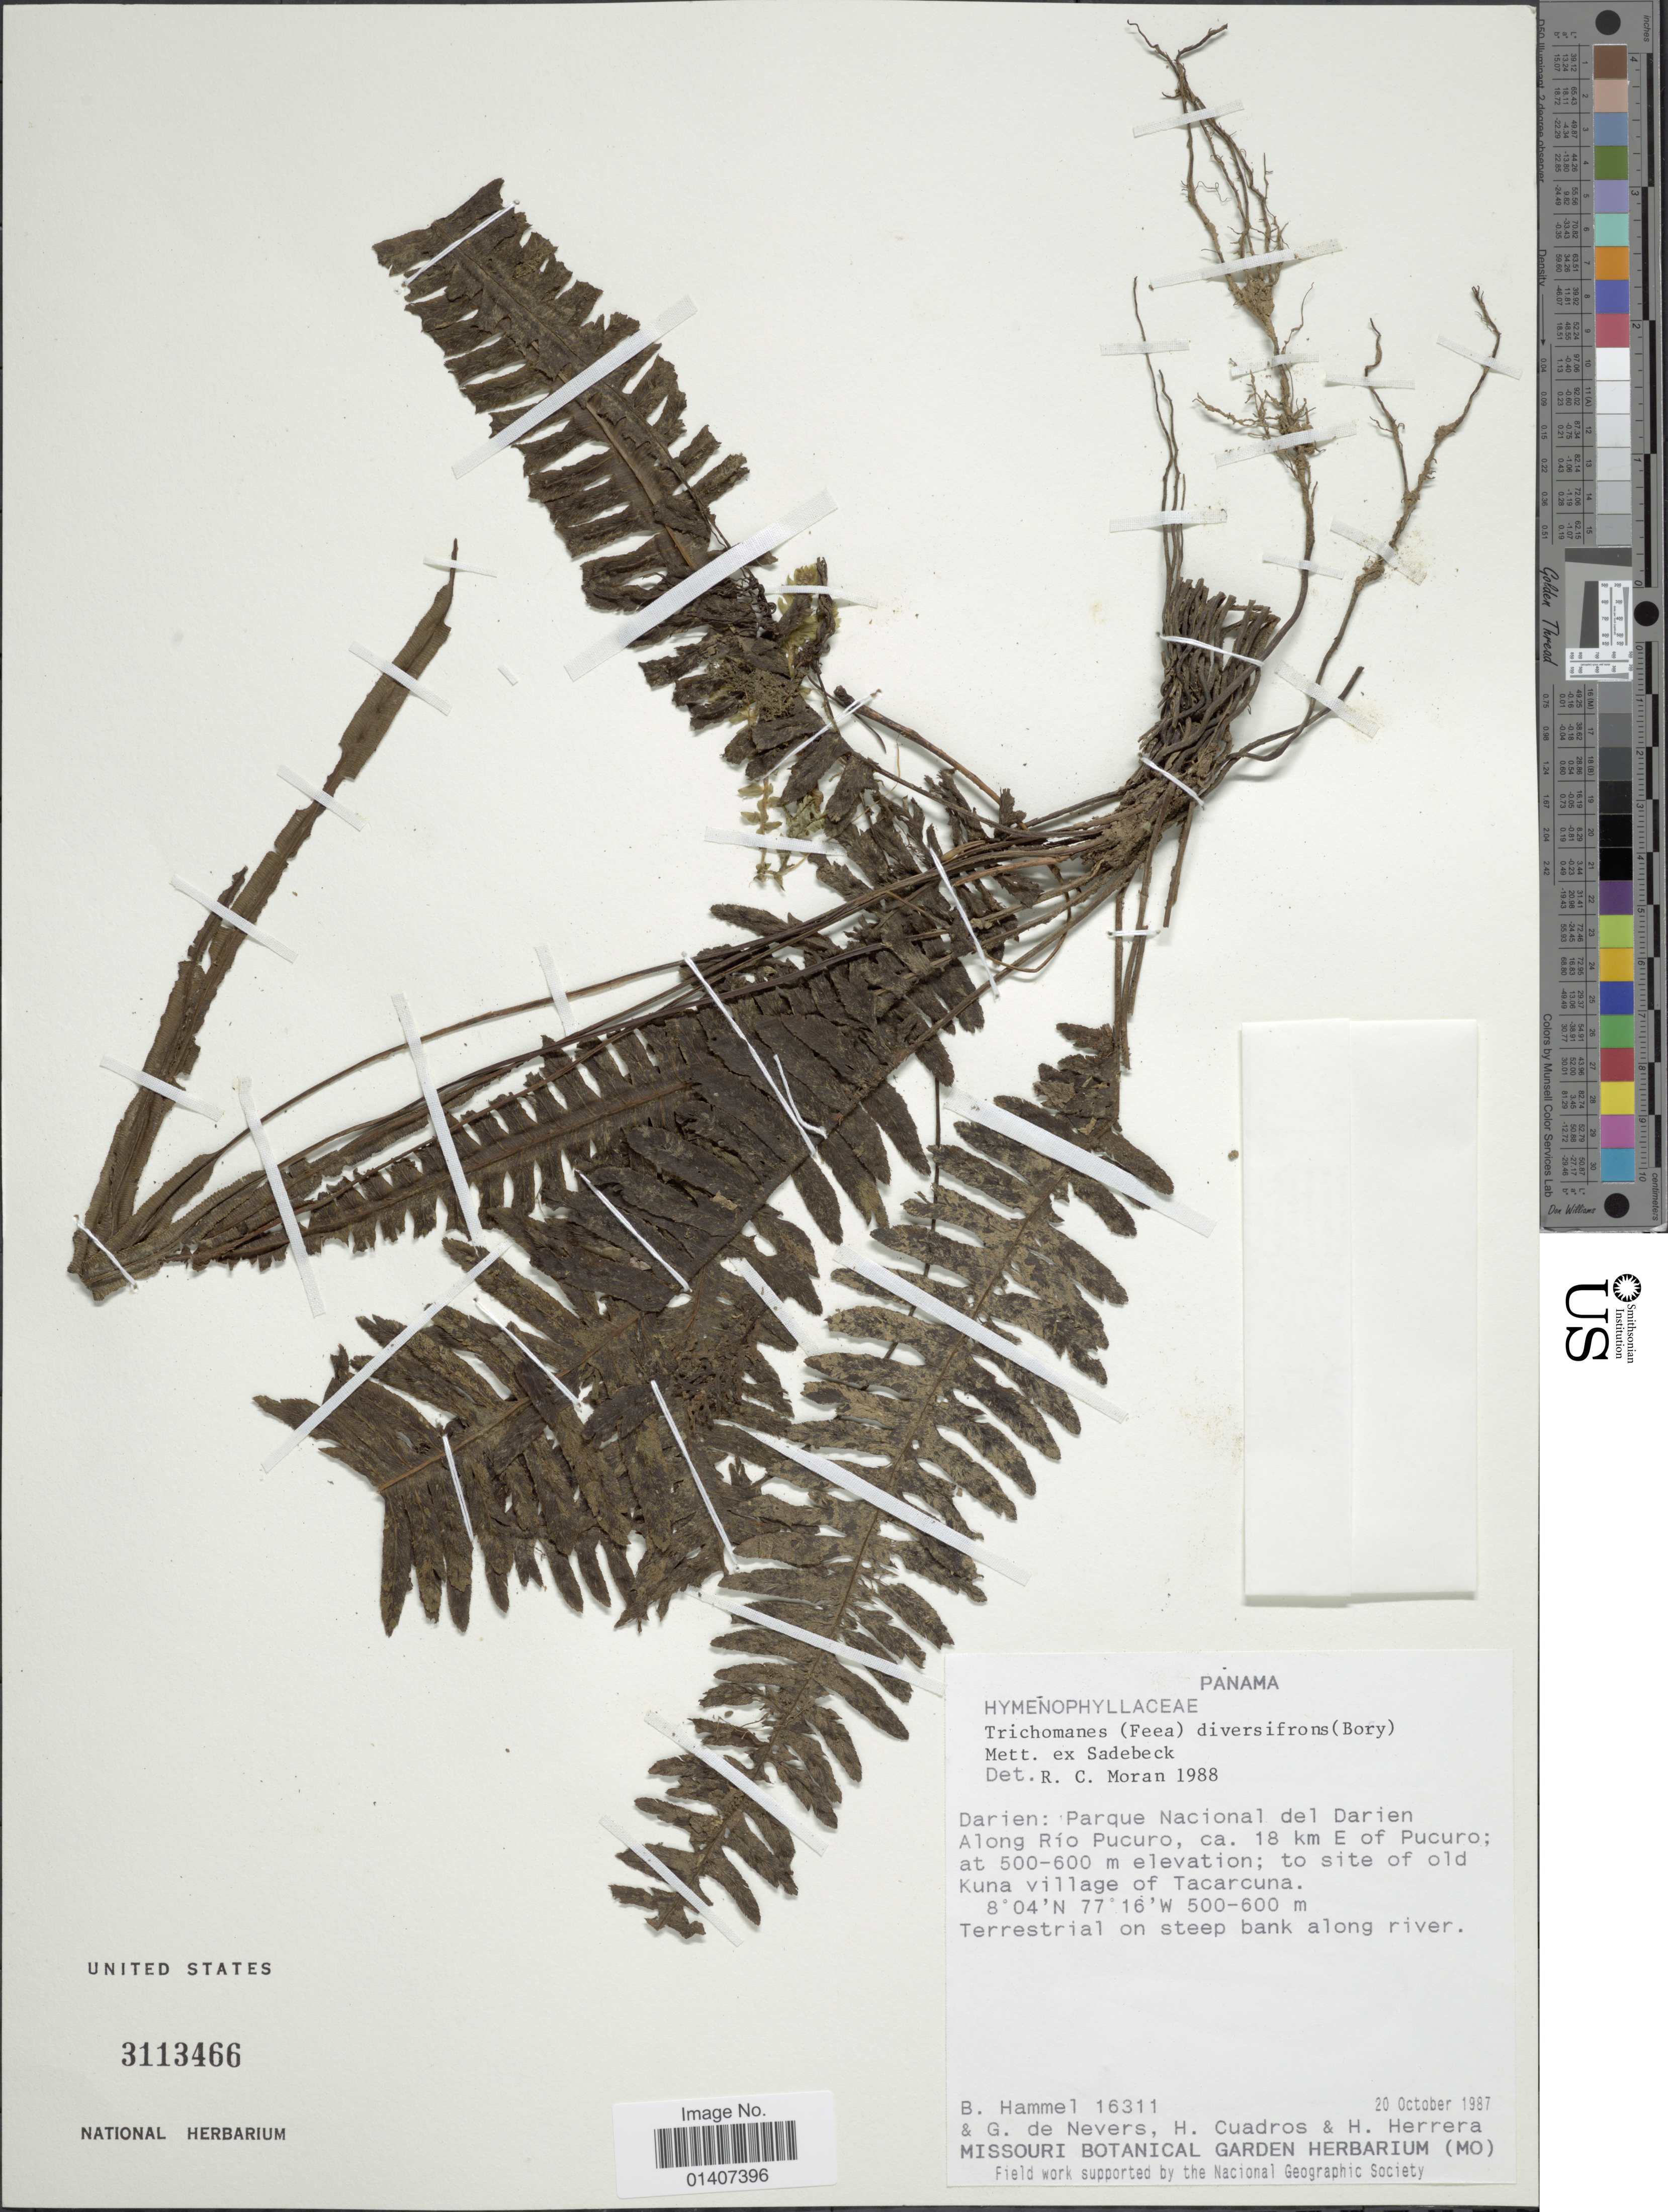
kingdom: Plantae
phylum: Tracheophyta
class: Polypodiopsida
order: Hymenophyllales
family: Hymenophyllaceae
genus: Trichomanes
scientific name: Trichomanes diversifrons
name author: (Bory) Mett. ex Sadeb.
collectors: B. Hammel, G. C. de Nevers, H. Cuadros & H. Herrera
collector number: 16311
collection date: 1987-10-20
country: Panama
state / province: Darién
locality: Parque Nacional del Darien along Rio Pucuro, ca. 18km E of Pucuro; Kuna village of Tacaruna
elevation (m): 500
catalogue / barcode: US 3113466